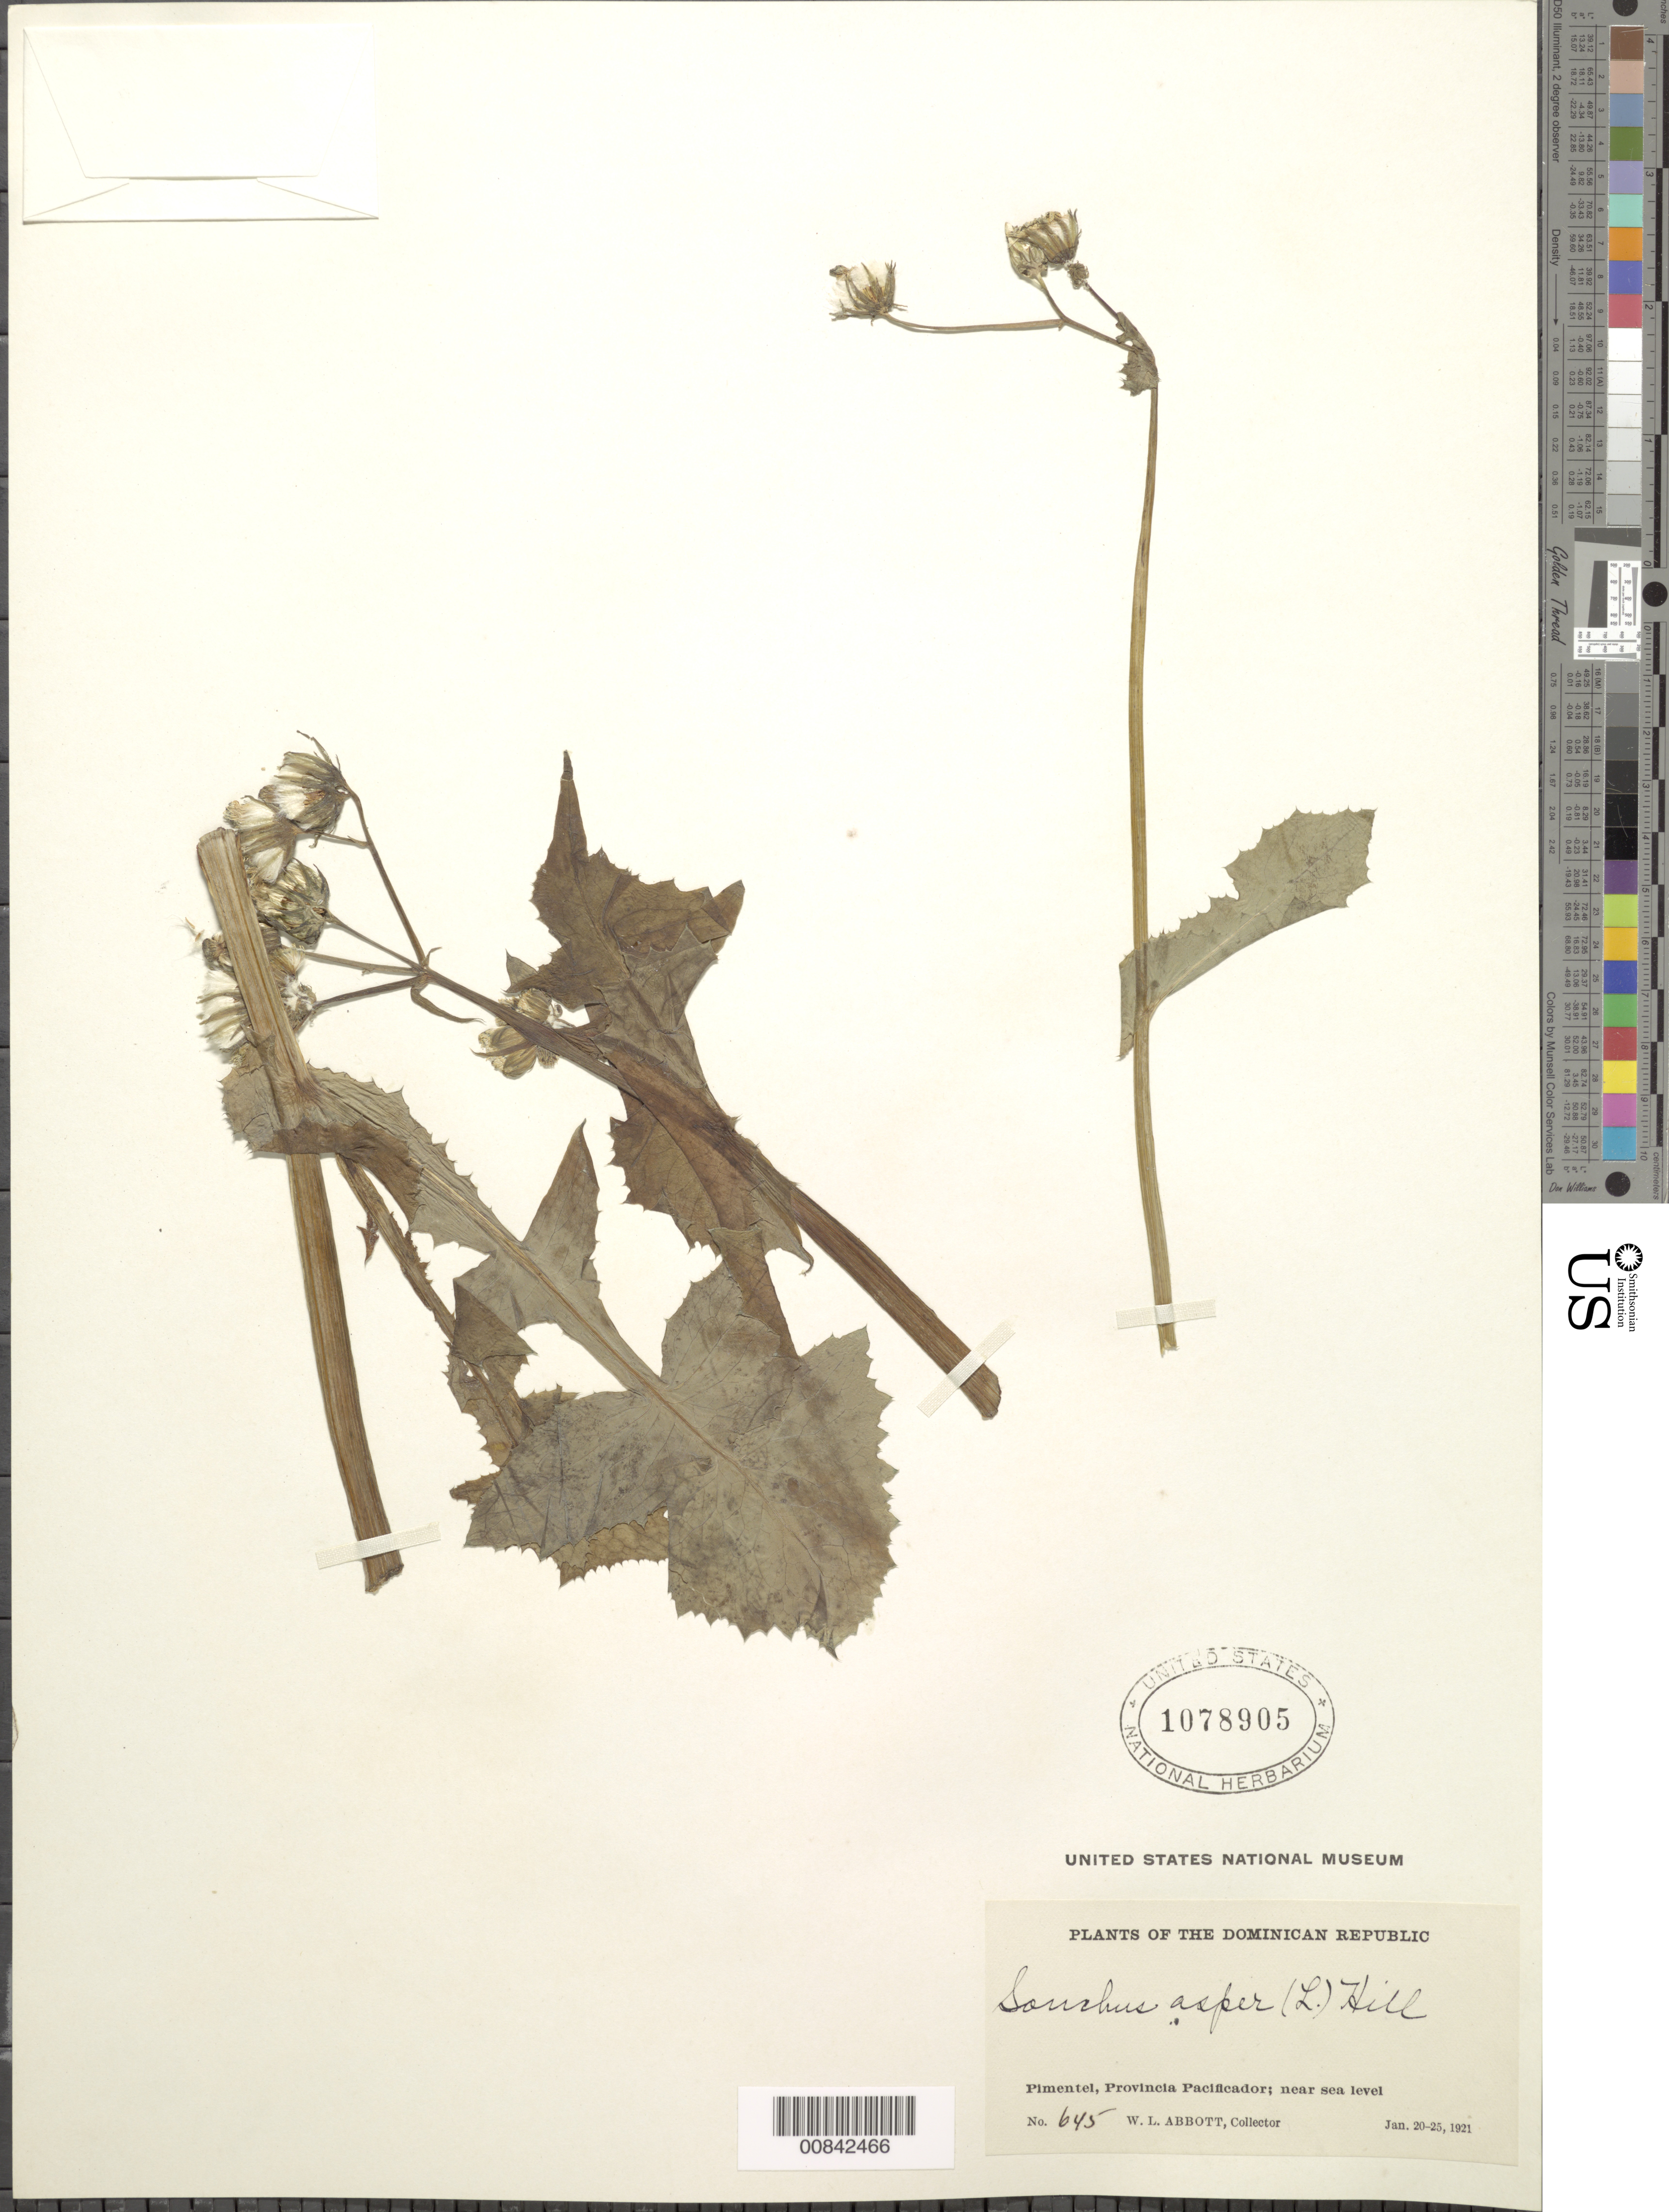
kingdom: Plantae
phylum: Tracheophyta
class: Magnoliopsida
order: Asterales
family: Asteraceae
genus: Sonchus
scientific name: Sonchus asper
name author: (L.) Hill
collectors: W. L. Abbott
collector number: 645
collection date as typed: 20 Jan 1921 to 25 Jan 1921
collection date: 1921-01-20/1921-01-25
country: Dominican Republic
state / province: Duarte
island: Hispaniola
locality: Pimentel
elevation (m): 0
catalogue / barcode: US 1078905